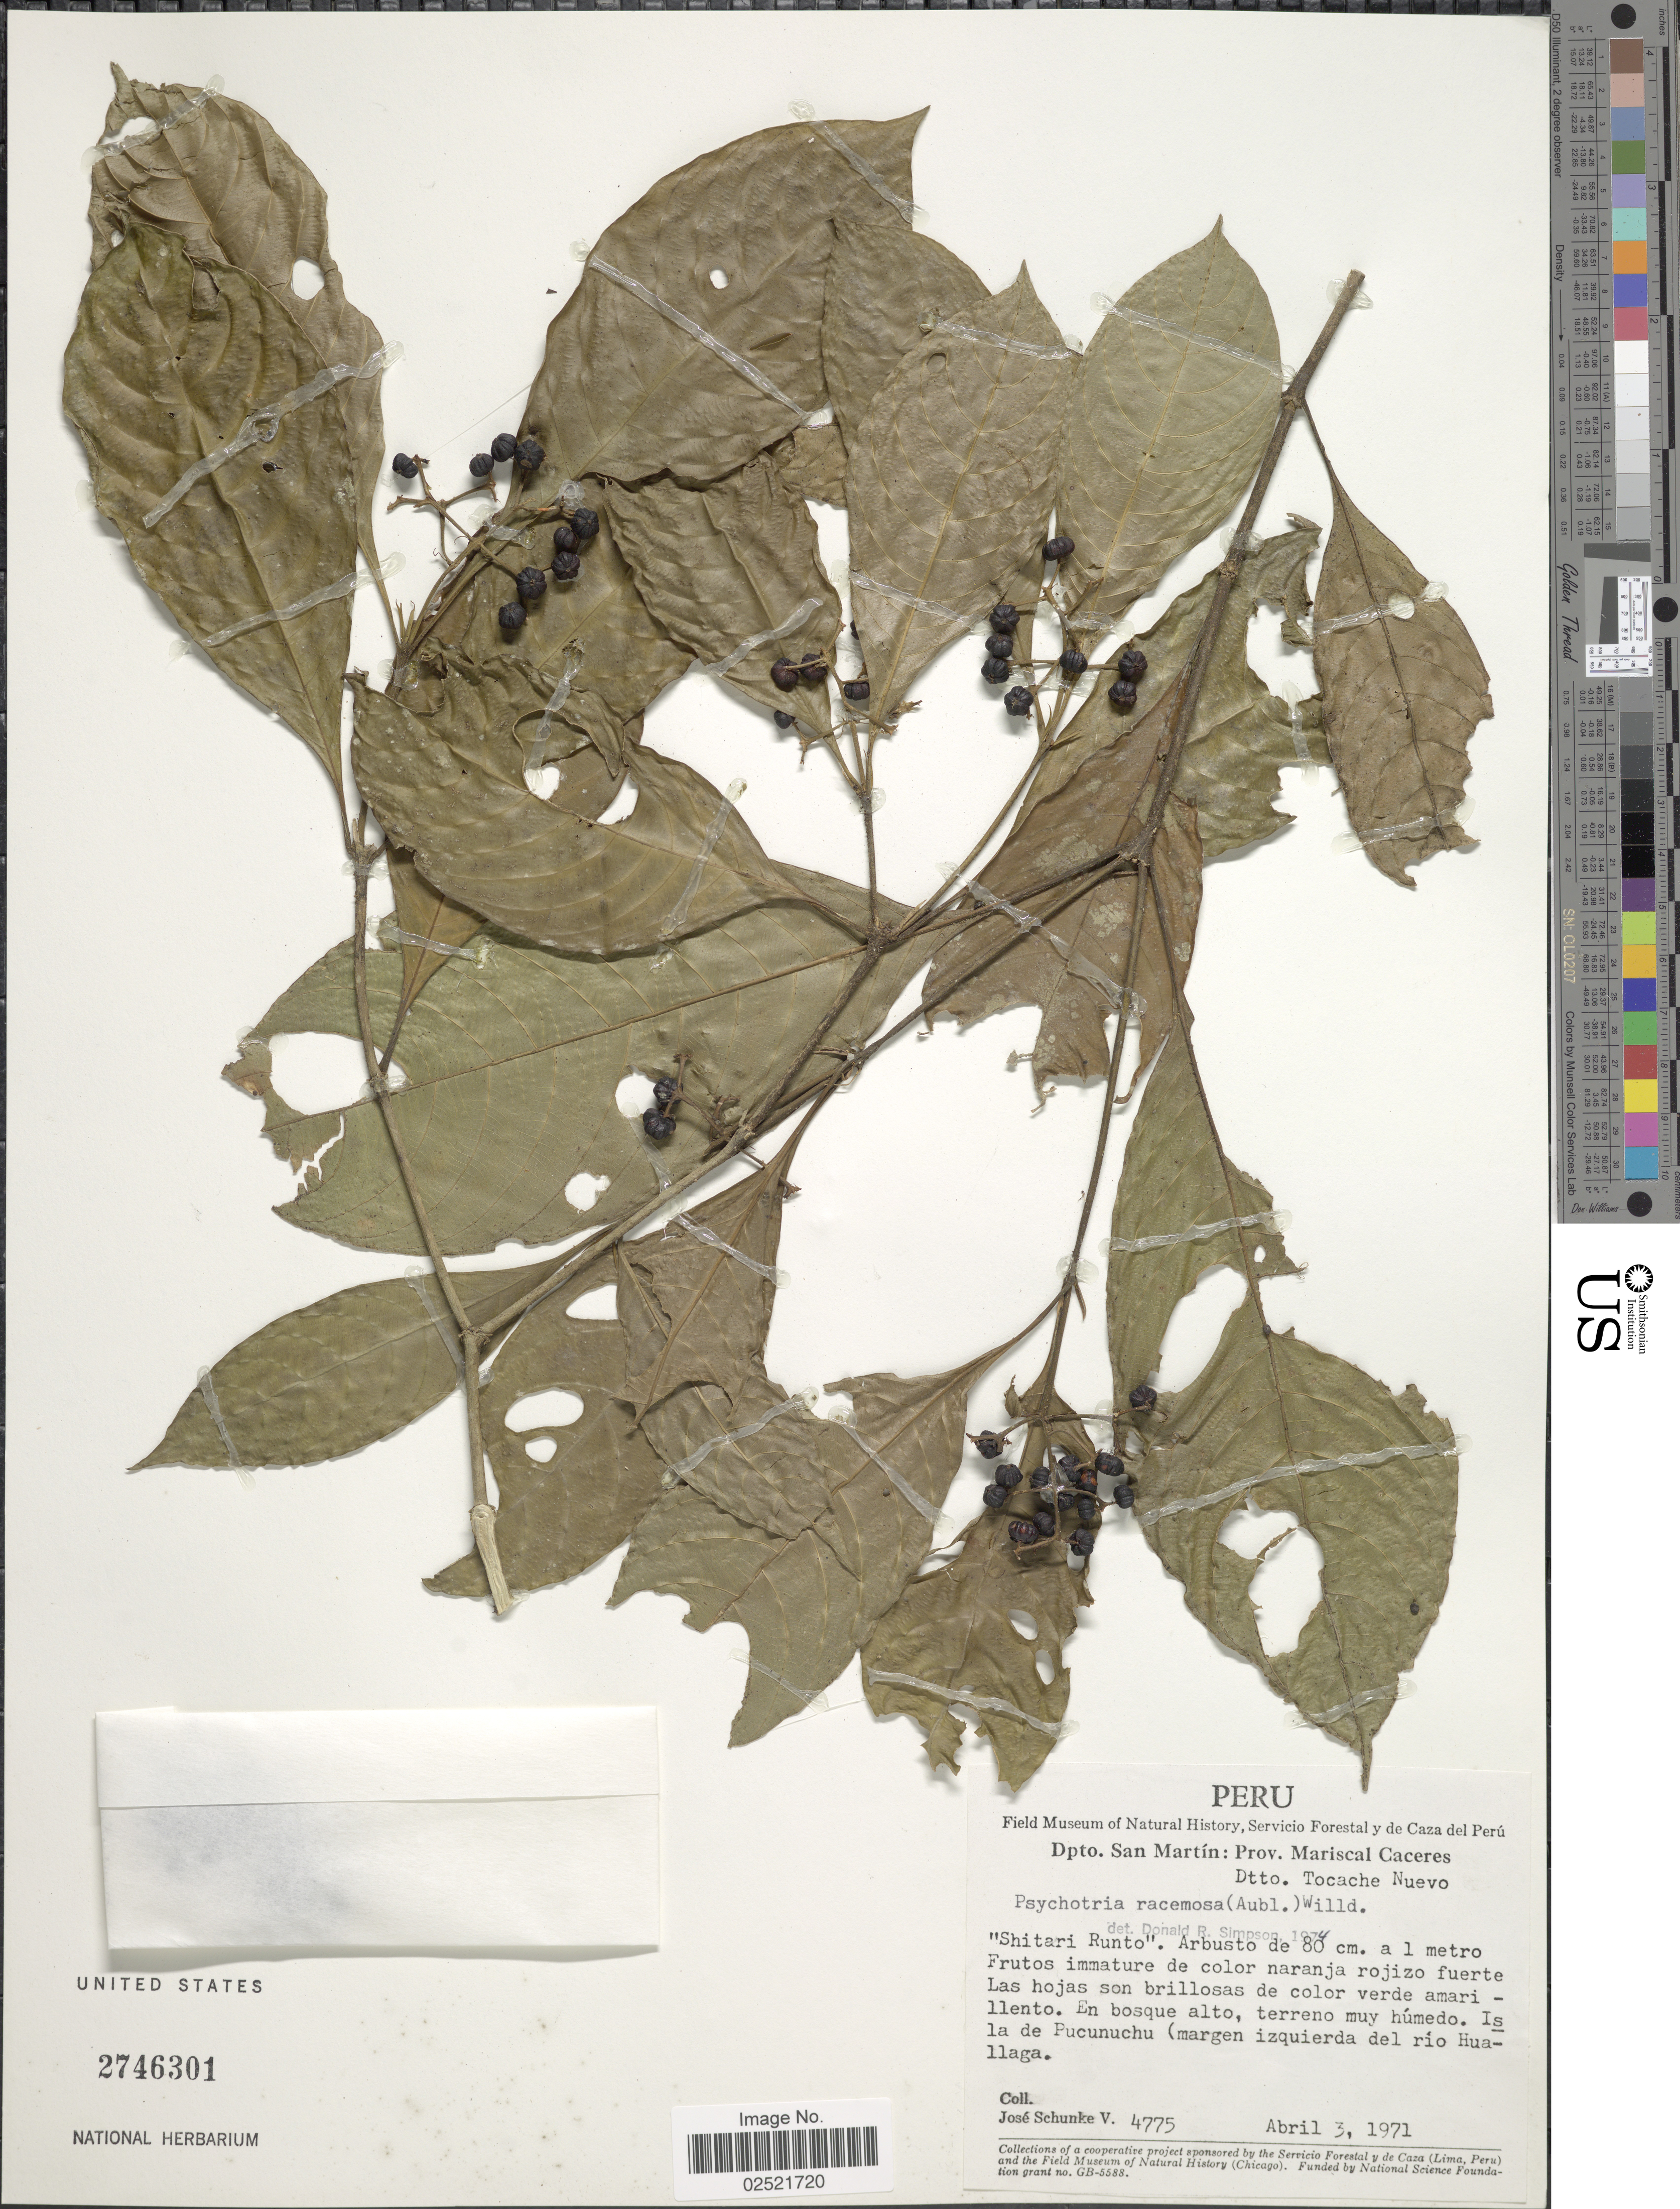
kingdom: Plantae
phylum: Tracheophyta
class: Magnoliopsida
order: Gentianales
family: Rubiaceae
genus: Psychotria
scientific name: Psychotria racemosa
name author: (Aubl.) Raeuschel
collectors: J. Schunke Vigo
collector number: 4775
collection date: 1971-04-03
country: Peru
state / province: San Martín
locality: Prov. Mariscal Caceres, Dtto. Tocache Nuevo, Isla de Pucunuchu (margen izquierda del Rio Huallaga)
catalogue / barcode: US 2746301